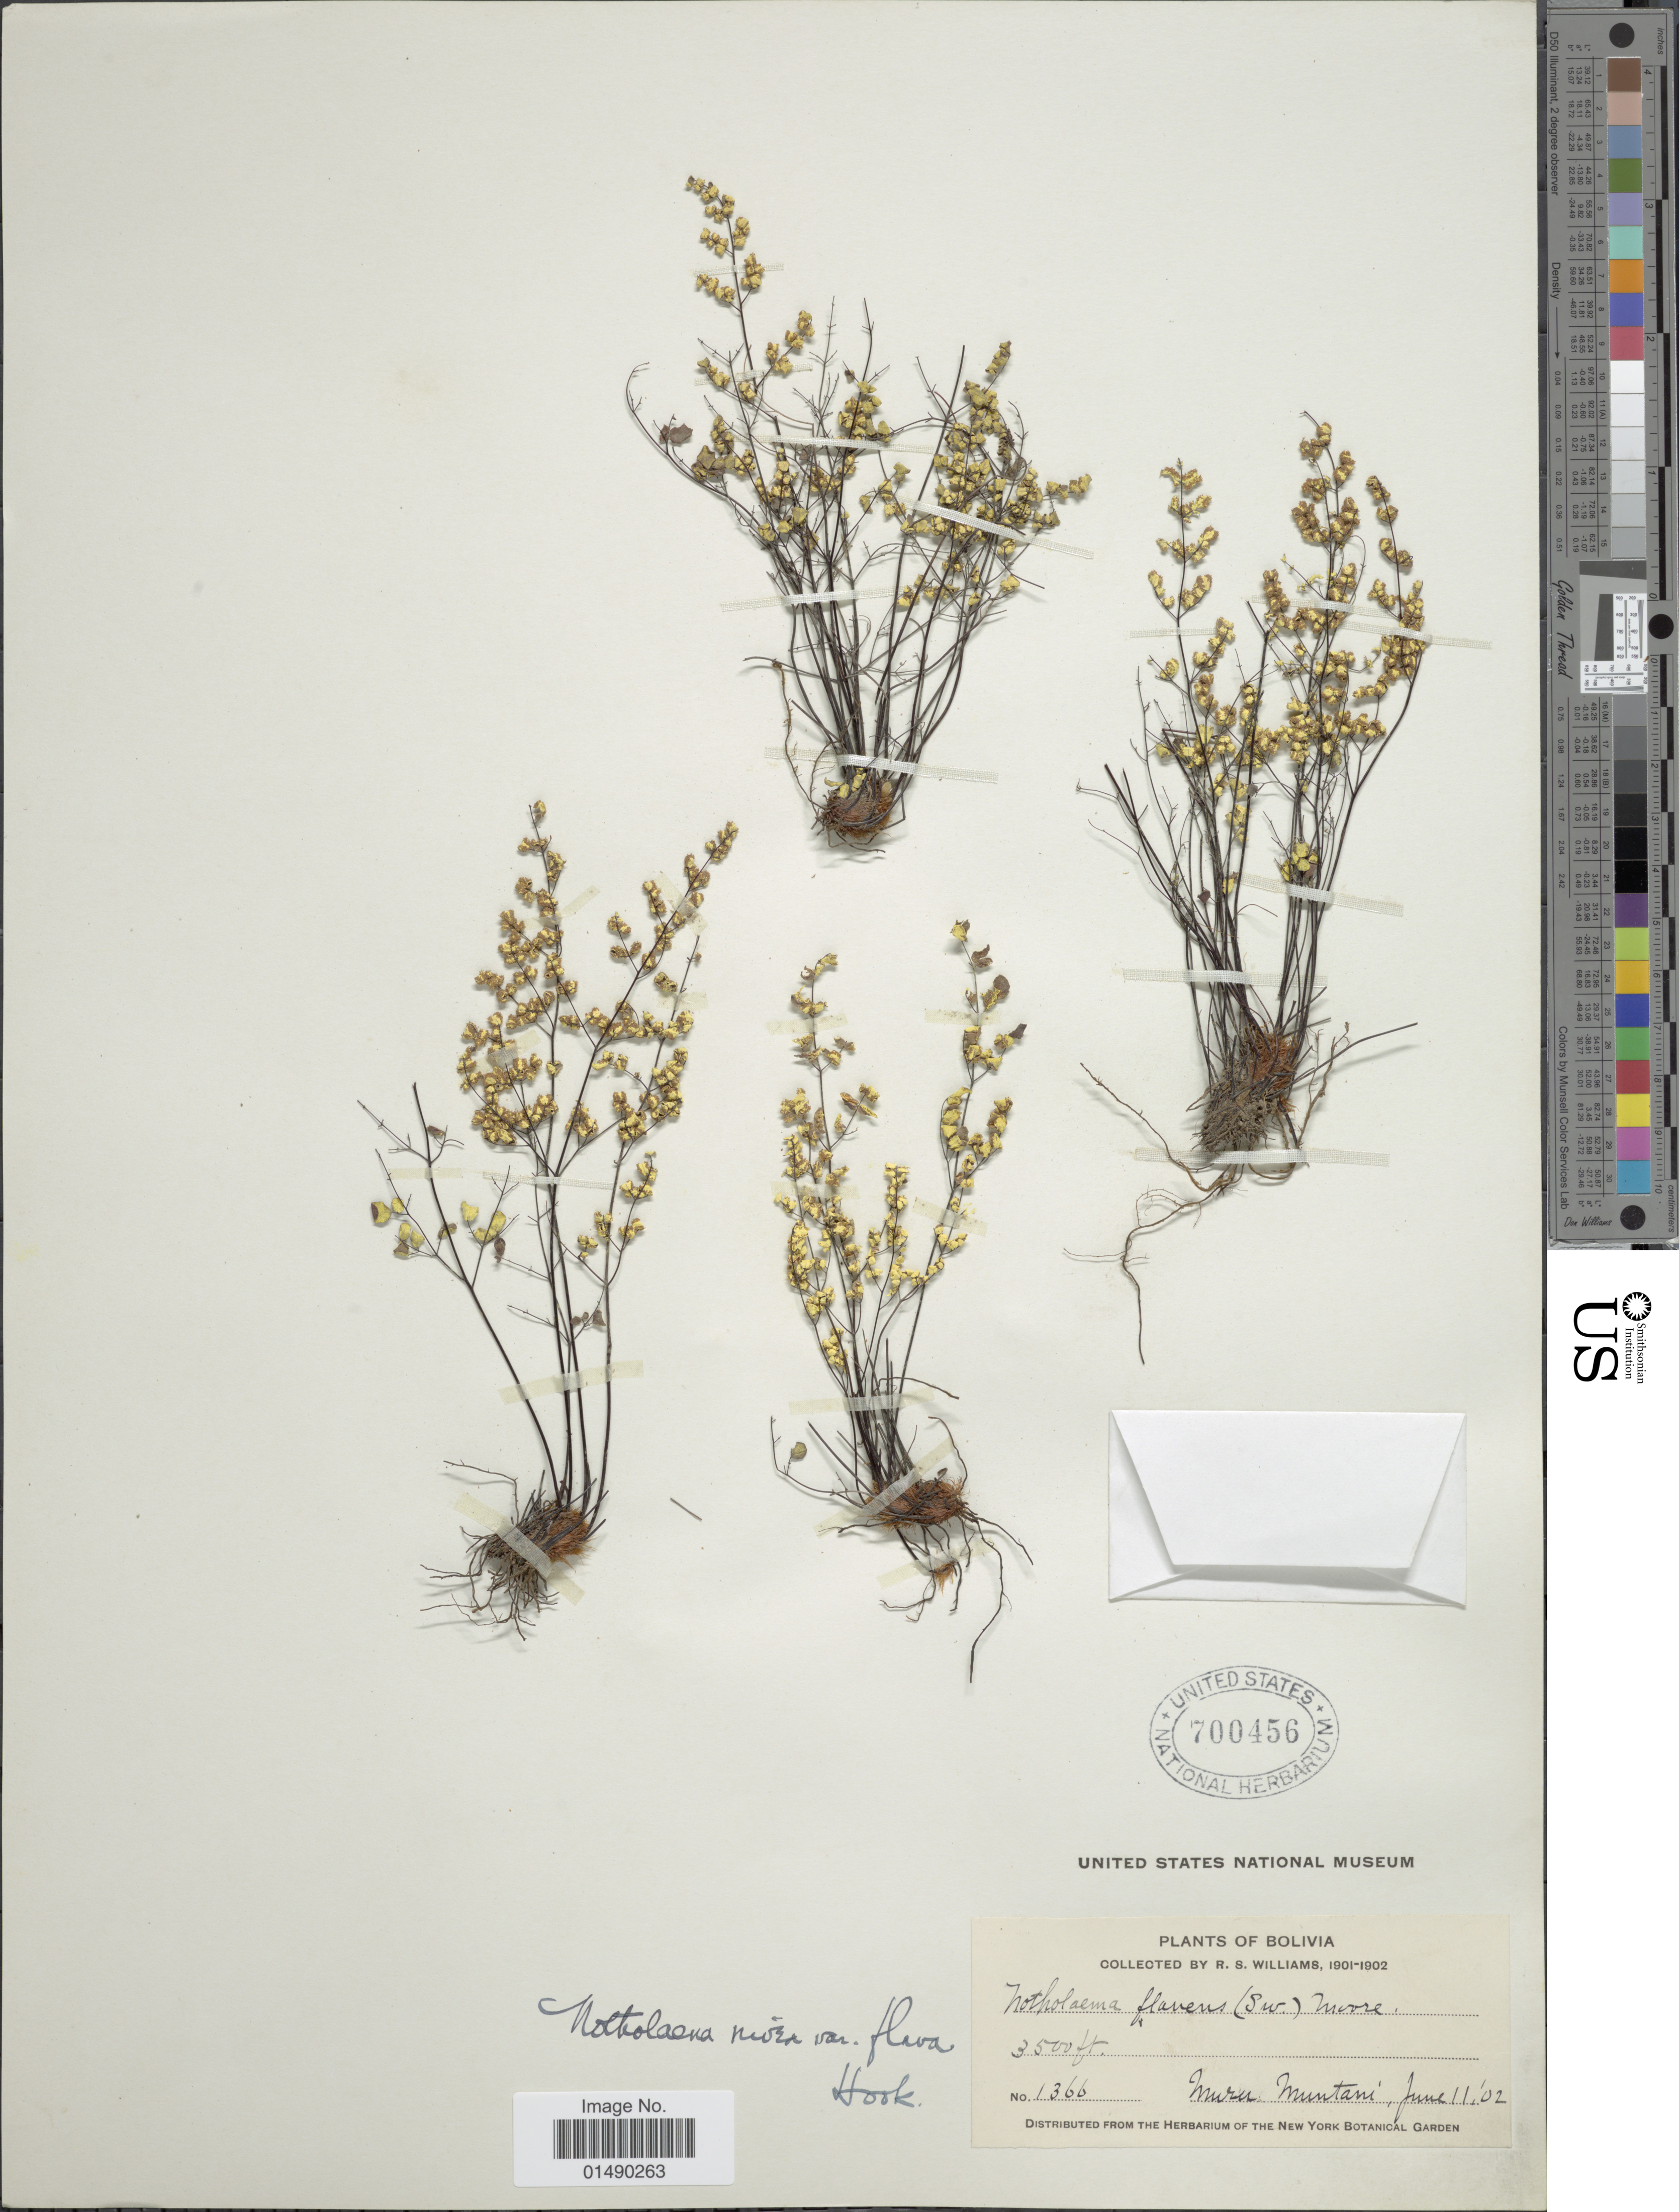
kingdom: Plantae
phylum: Tracheophyta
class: Polypodiopsida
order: Polypodiales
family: Pteridaceae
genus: Argyrochosma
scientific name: Argyrochosma nivea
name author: (Poir.) Windham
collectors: R. S. Williams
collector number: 1366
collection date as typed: June 11, '02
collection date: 1902-06-11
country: Bolivia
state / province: La Páz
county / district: Larecaja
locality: Muru Muntani (between Tacacoma and Consata)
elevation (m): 1067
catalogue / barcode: US 700456